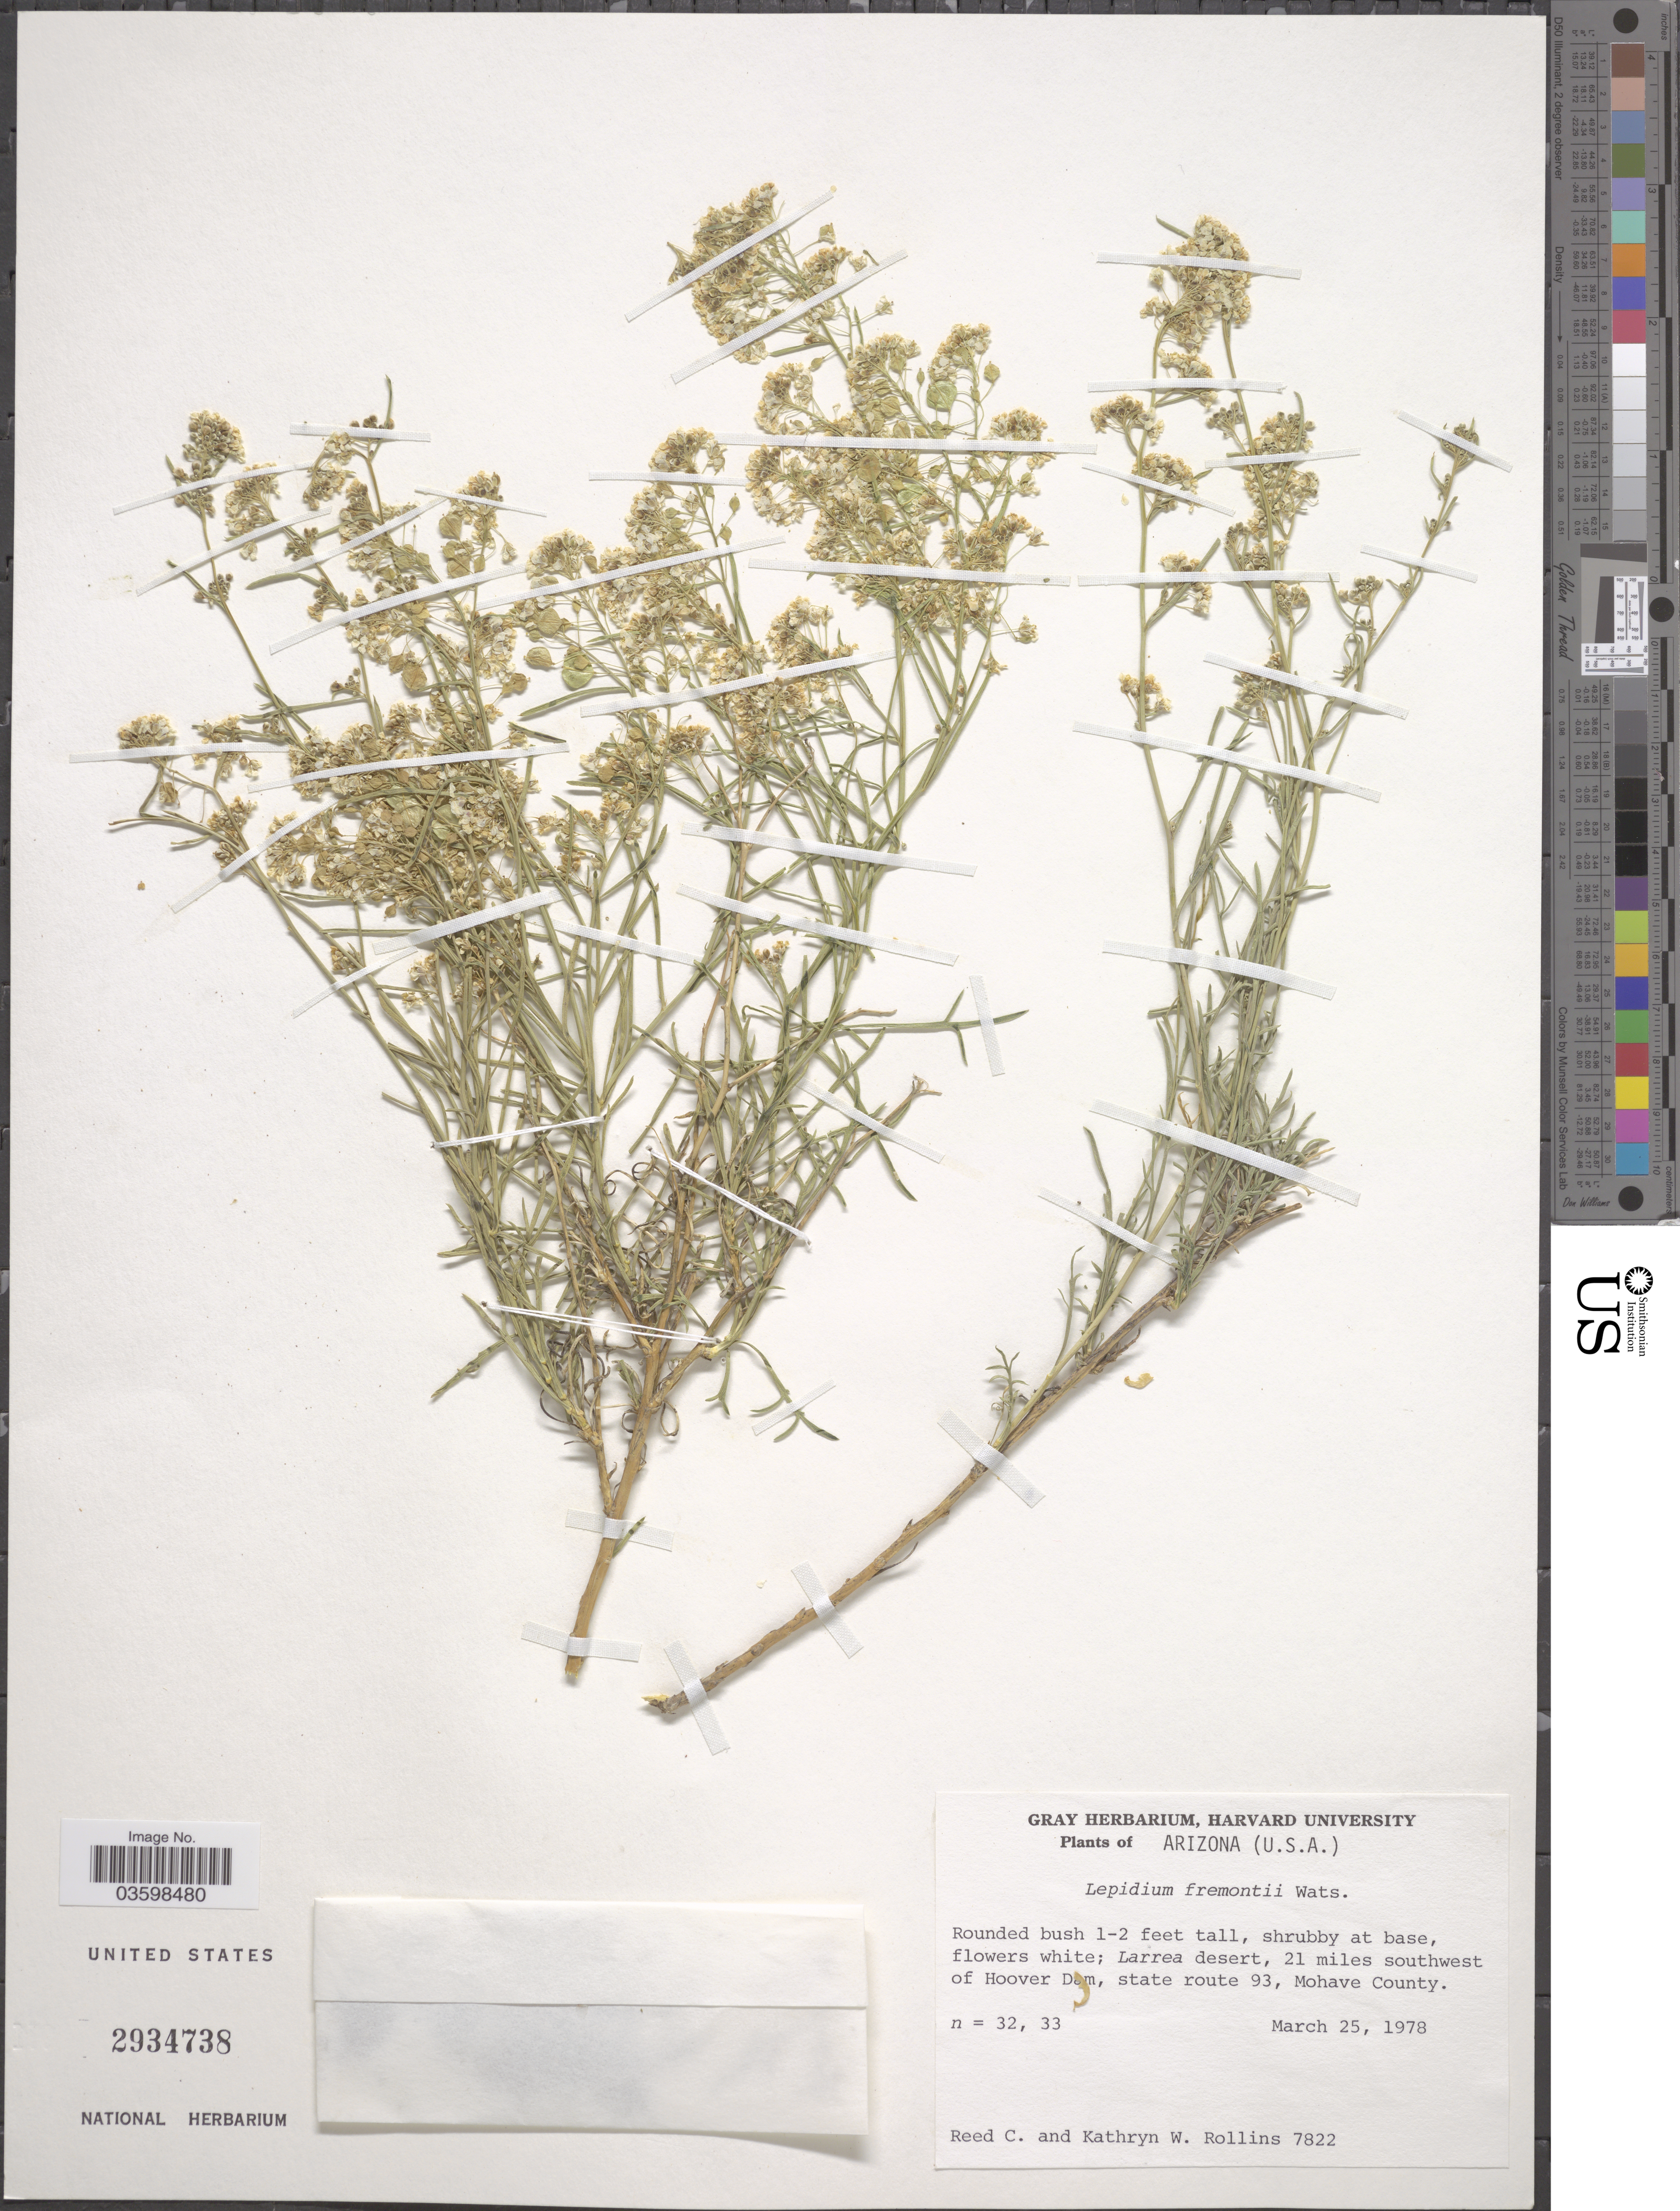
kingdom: Plantae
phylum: Tracheophyta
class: Magnoliopsida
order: Brassicales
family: Brassicaceae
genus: Lepidium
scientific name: Lepidium fremontii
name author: S. Watson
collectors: R. C. Rollins & K. W. Rollins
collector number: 7822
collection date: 1978-03-25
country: United States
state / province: Arizona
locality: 21 miles southwest of Hoover Dam, state route 93, Mohave County.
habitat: Larrea desert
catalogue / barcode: US 2934738